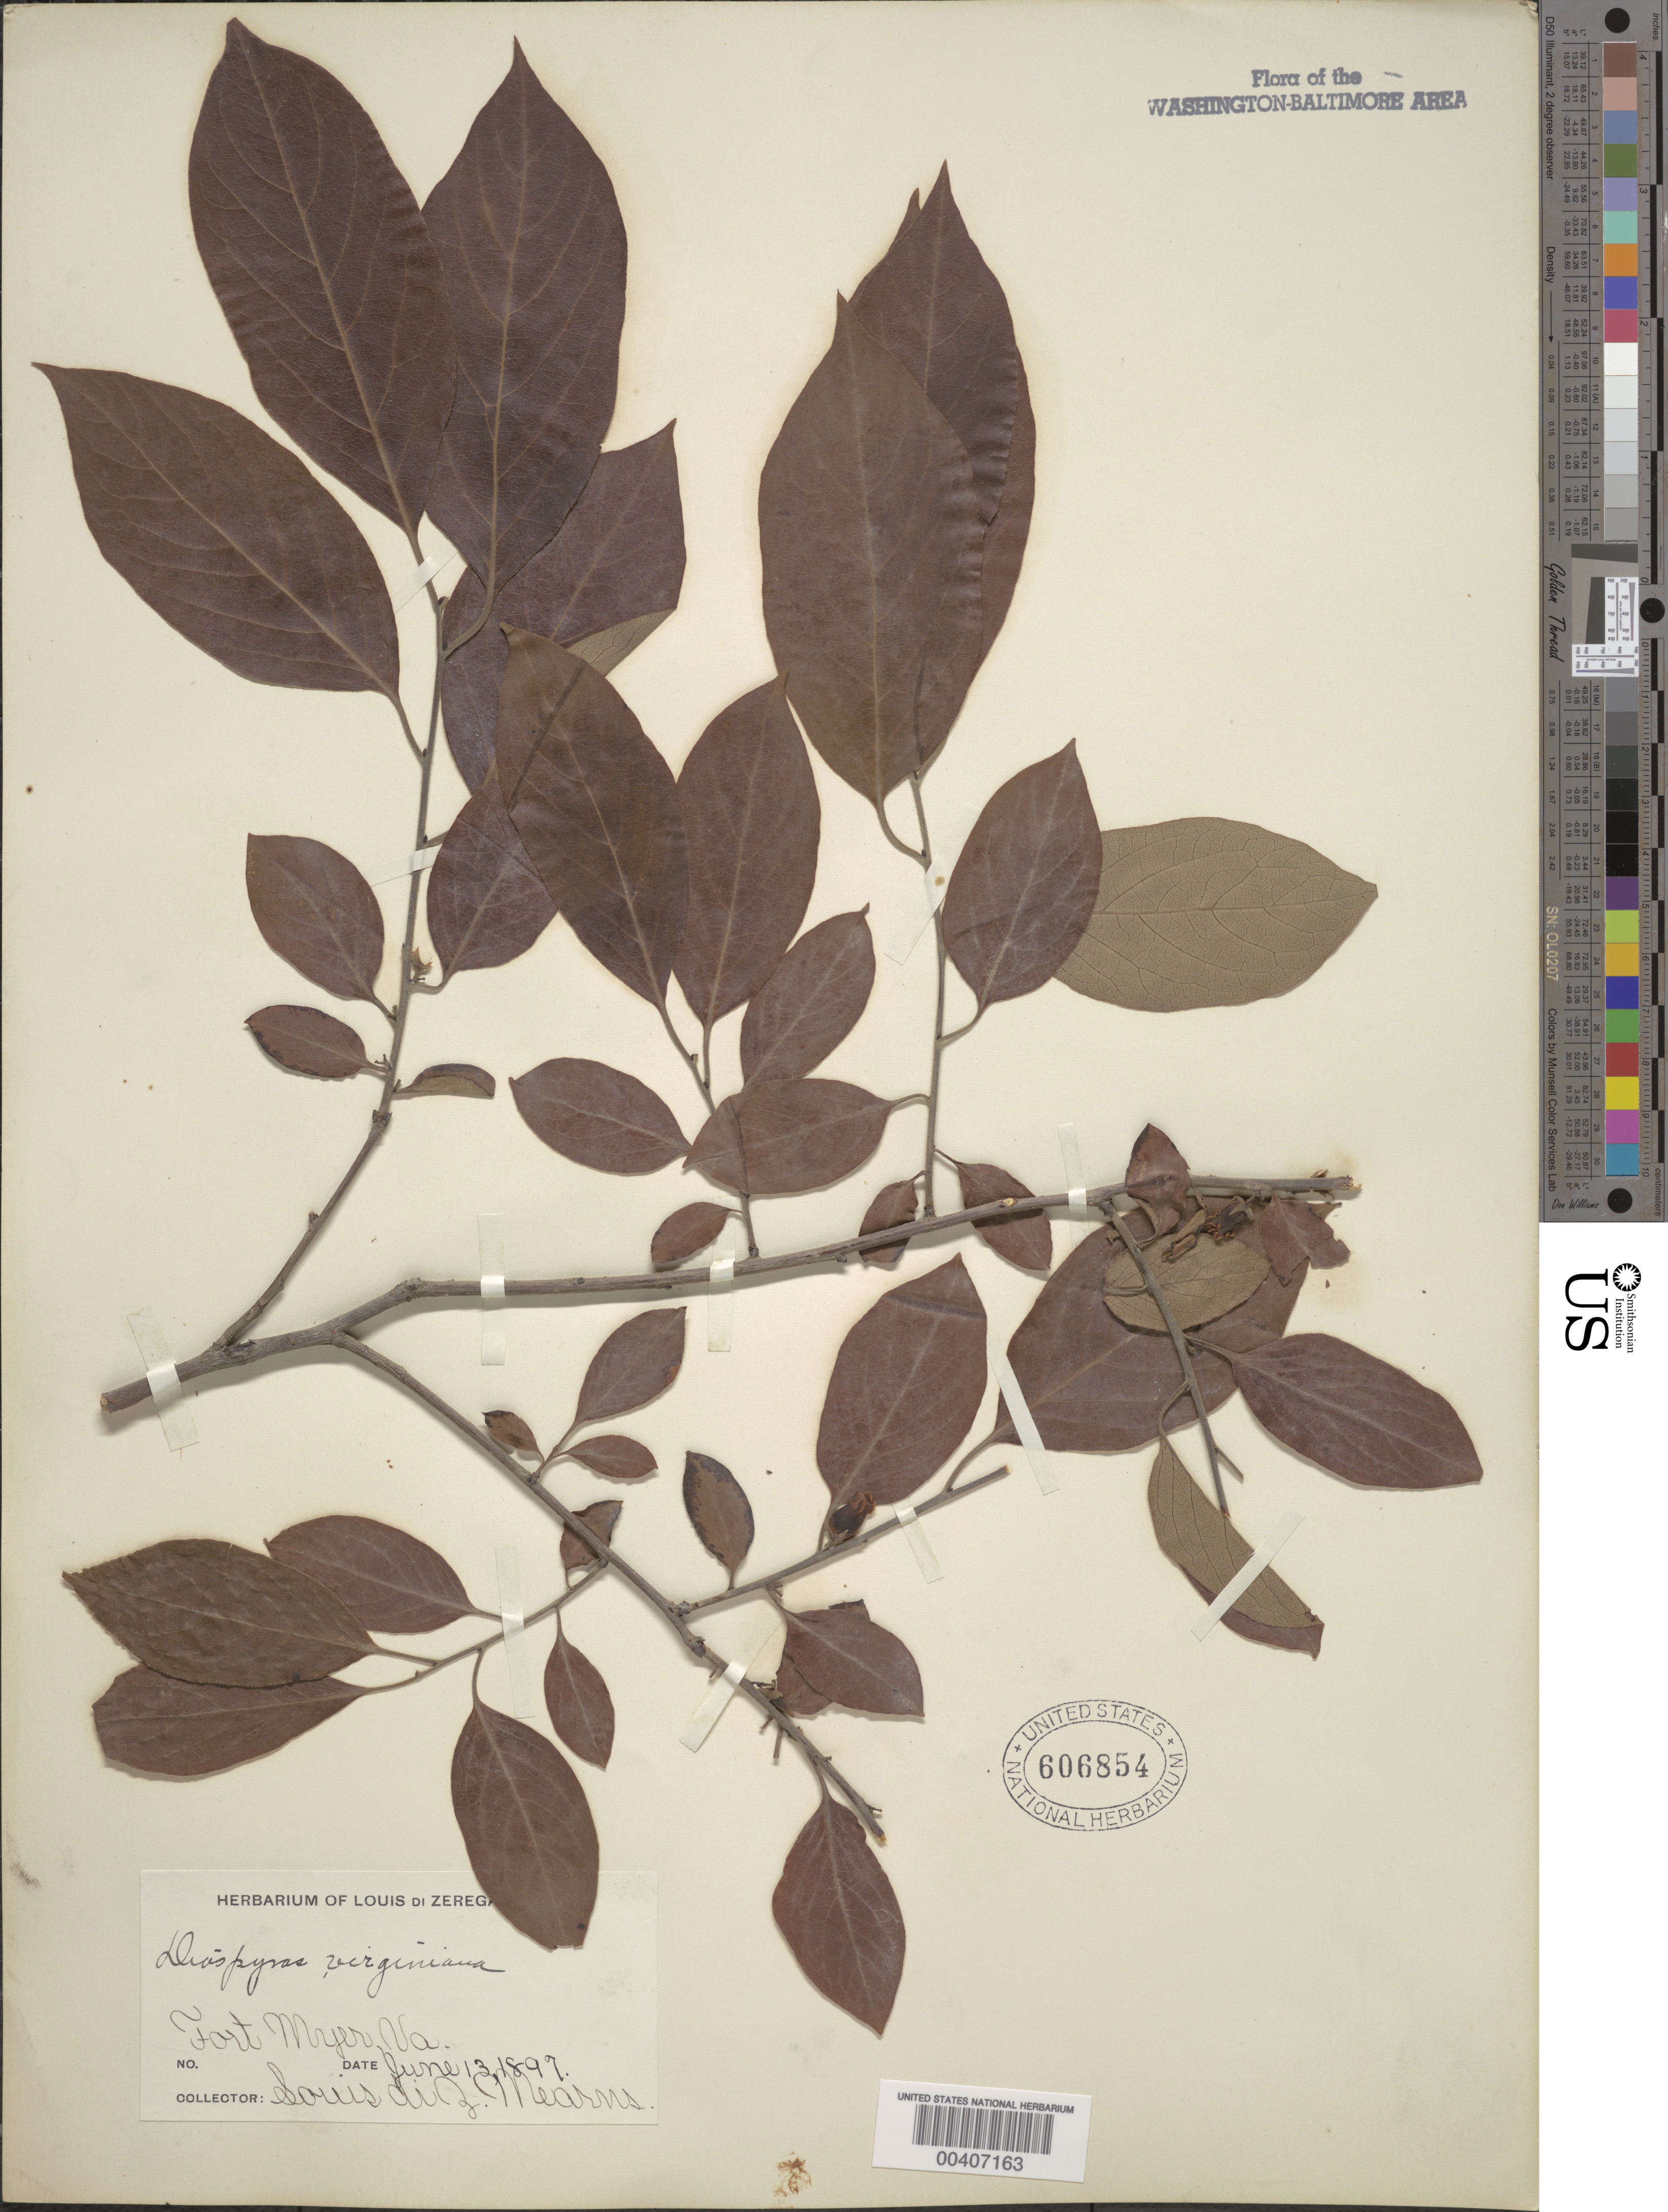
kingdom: Plantae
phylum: Tracheophyta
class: Magnoliopsida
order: Ericales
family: Ebenaceae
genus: Diospyros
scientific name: Diospyros virginiana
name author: L.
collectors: S. Z. Mearns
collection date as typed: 13 Jun 1897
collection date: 1897-06-13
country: United States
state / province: Virginia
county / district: Arlington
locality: Fort Myers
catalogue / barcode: US 606854